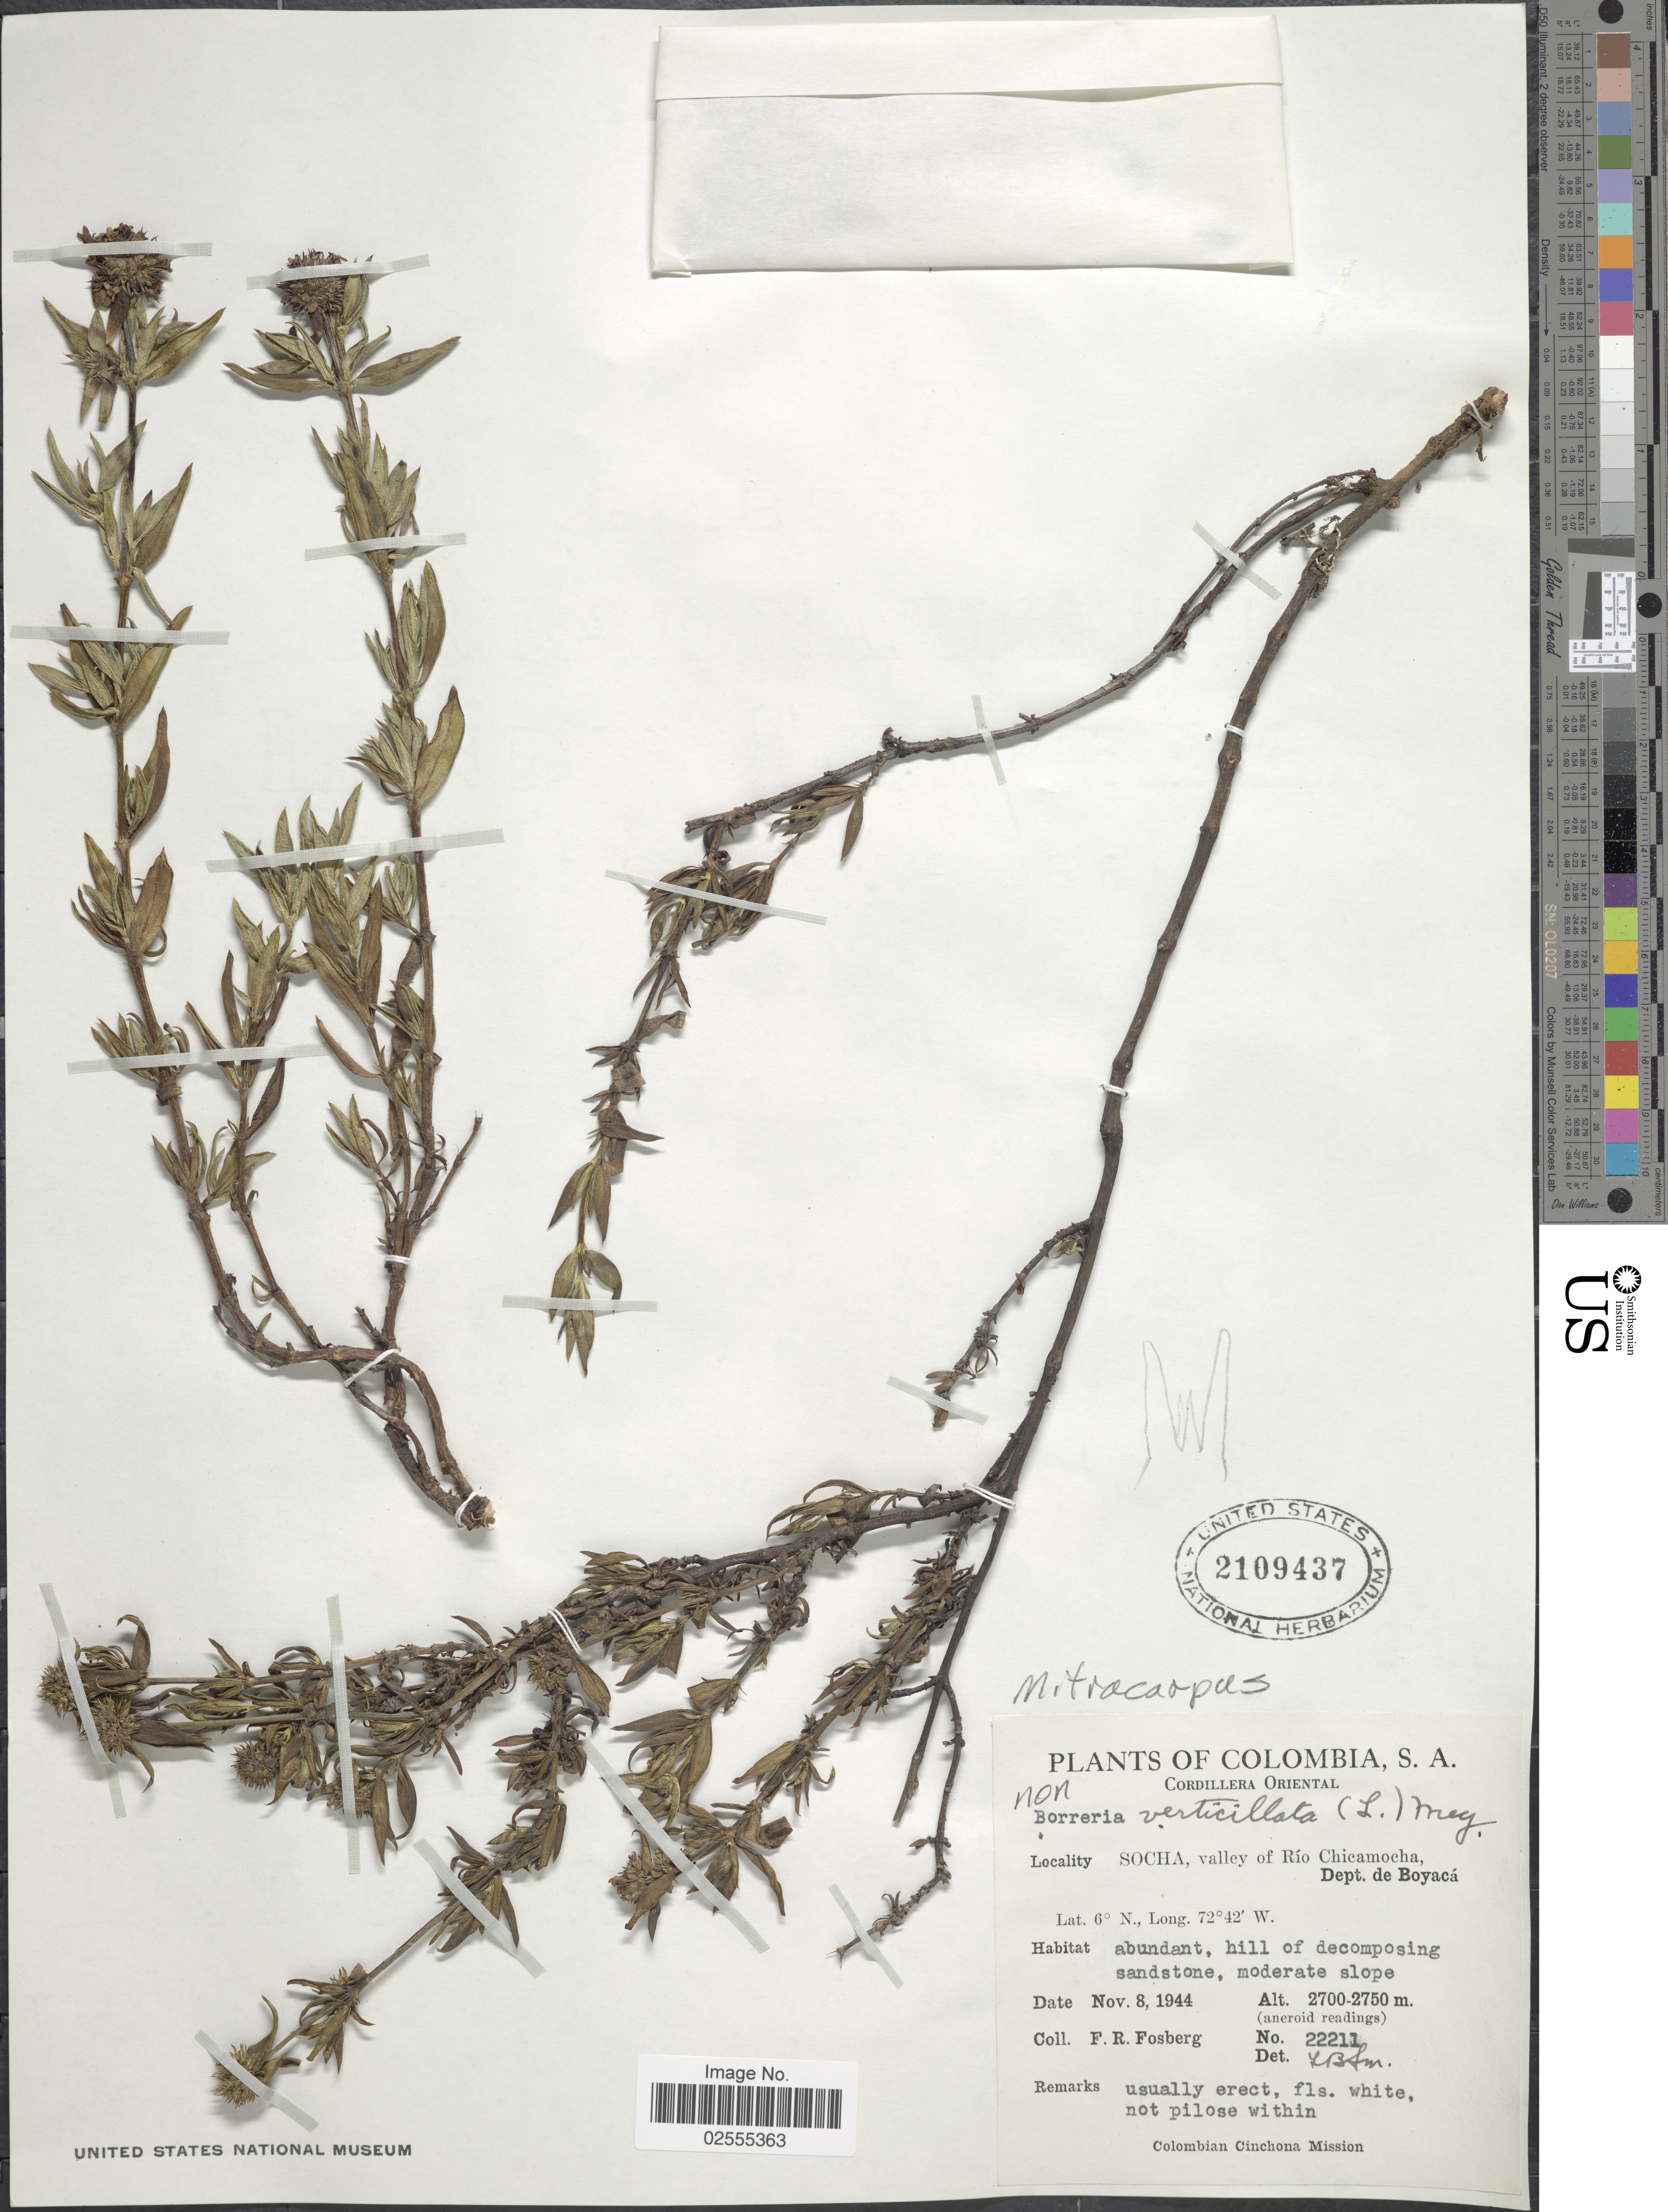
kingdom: Plantae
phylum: Tracheophyta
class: Magnoliopsida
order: Gentianales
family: Rubiaceae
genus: Mitracarpus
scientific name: Mitracarpus sp.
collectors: F. R. Fosberg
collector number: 22211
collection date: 1944-11-08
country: Colombia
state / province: Boyacá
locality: Cordillera Oriental. Socha, valley of Rio Chicamocha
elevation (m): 2700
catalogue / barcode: US 2109437